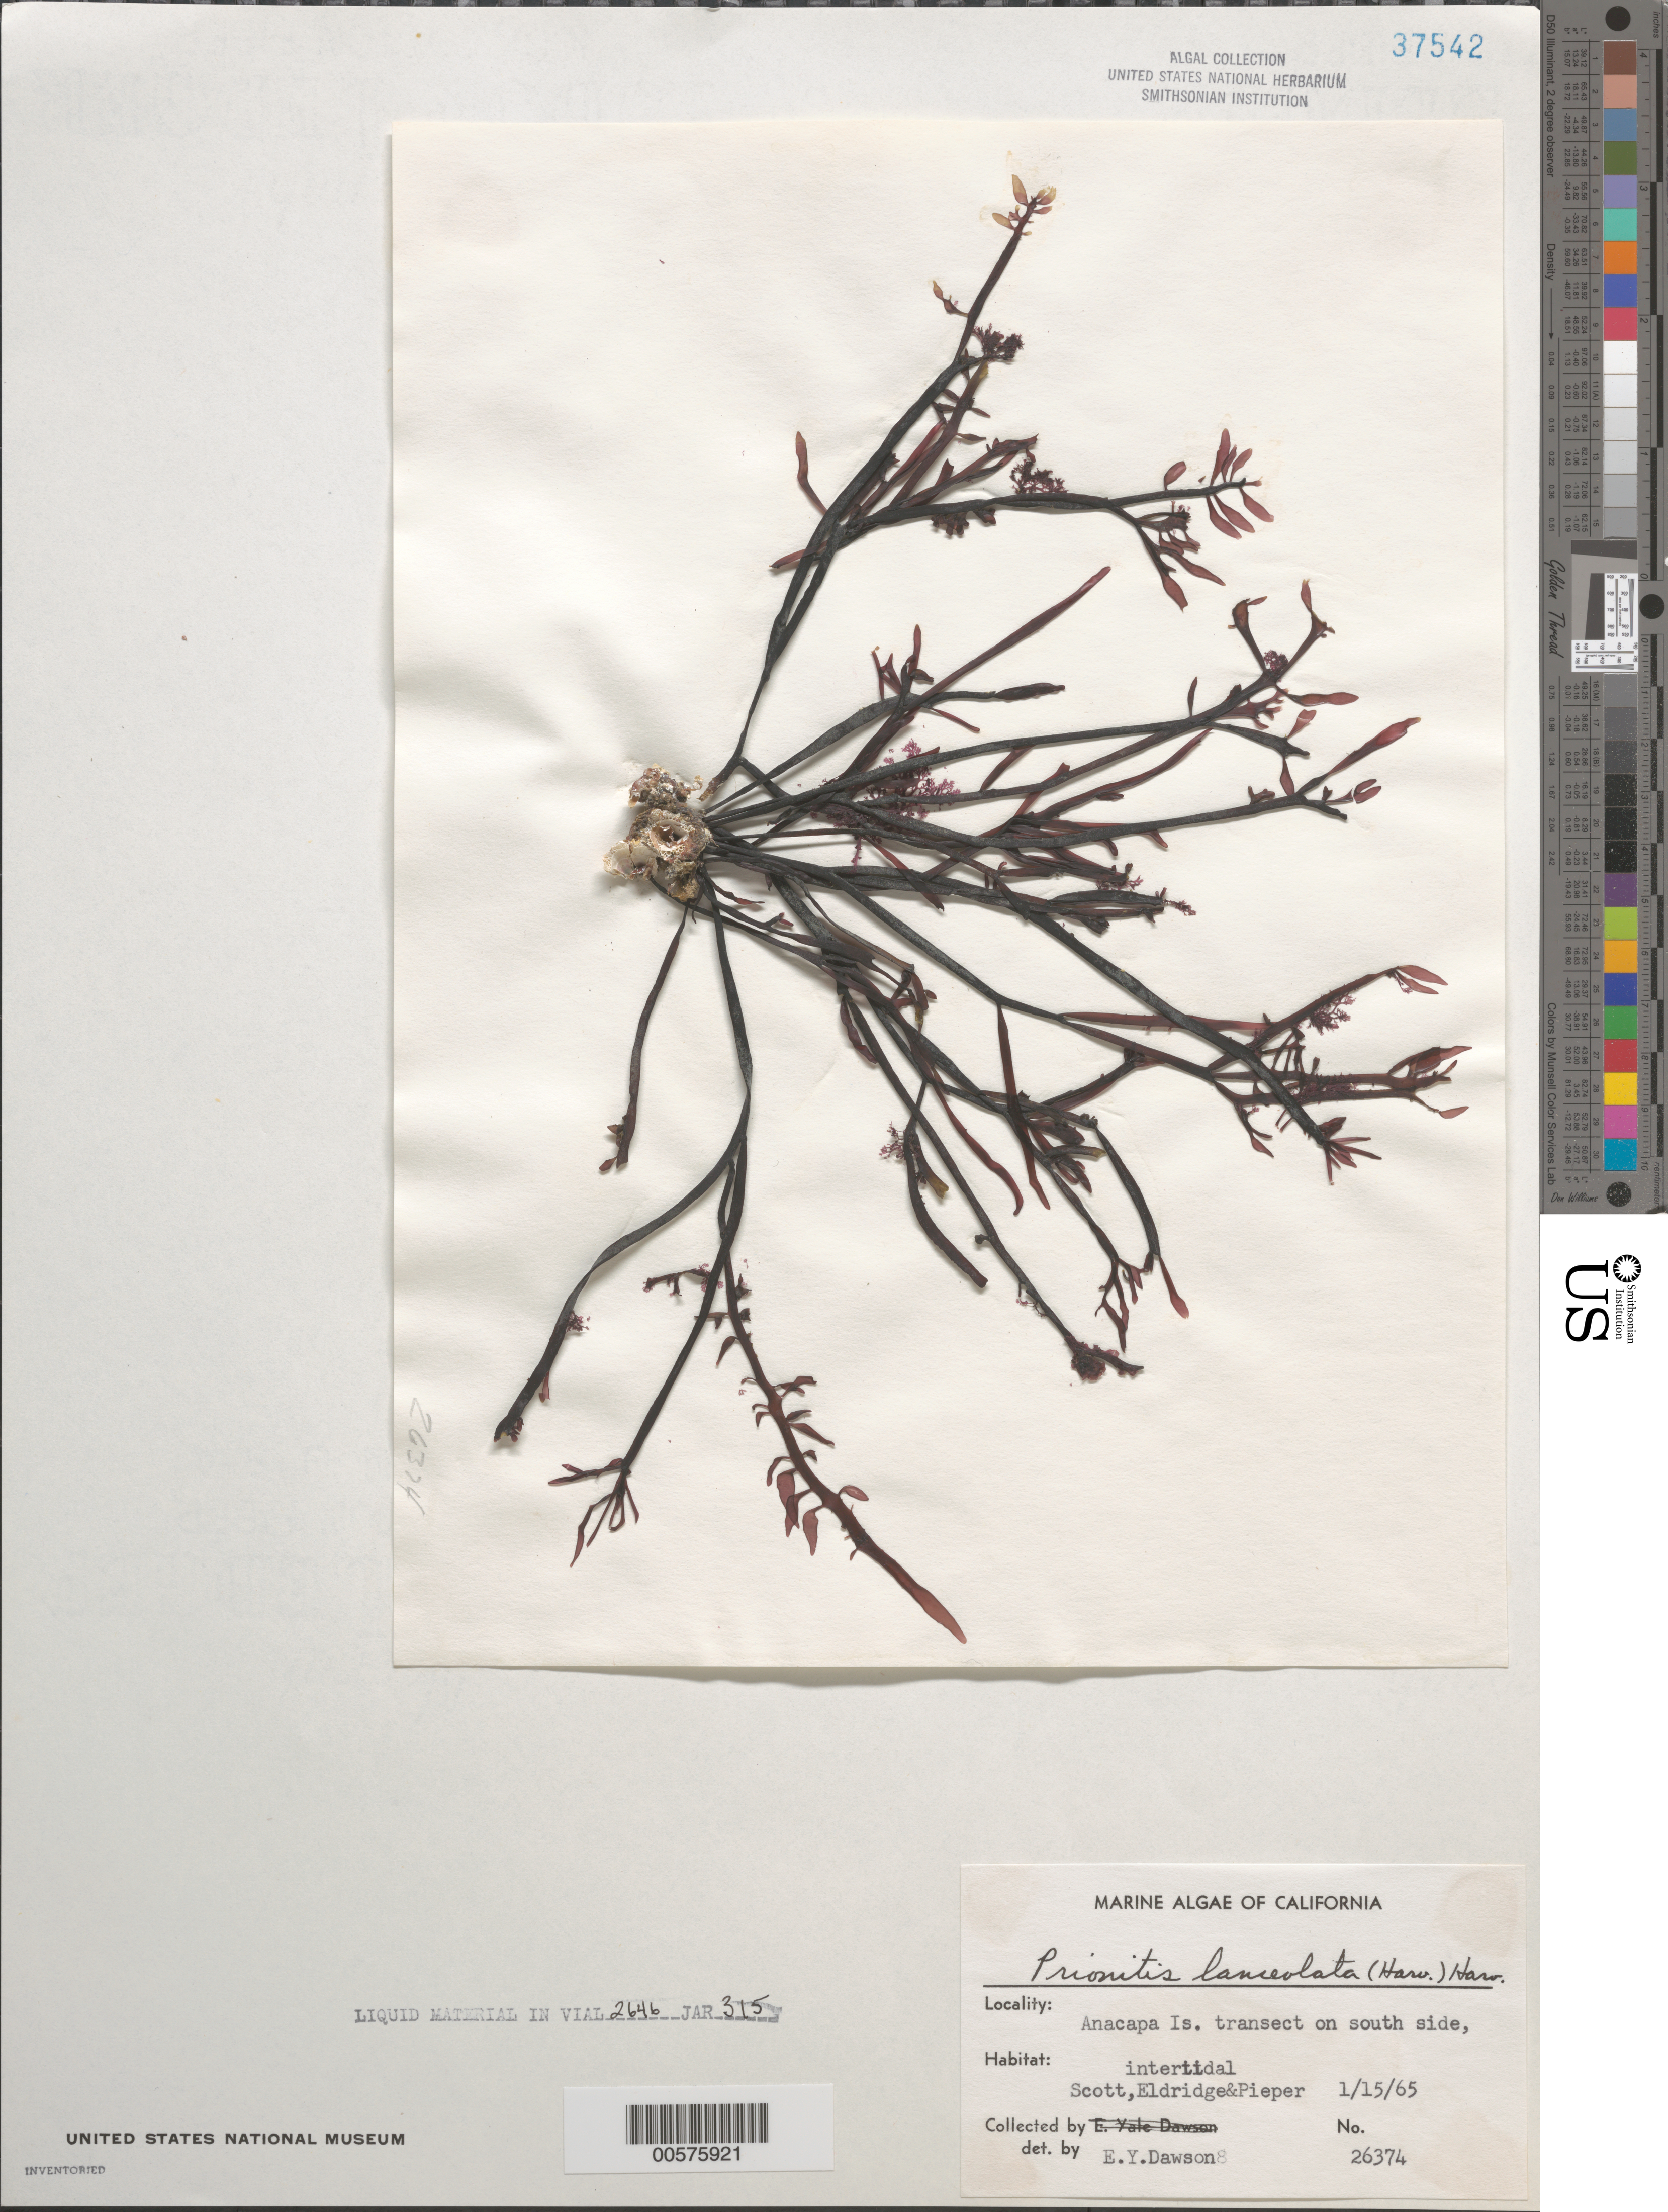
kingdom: Plantae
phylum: Rhodophyta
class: Florideophyceae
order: Cryptonemiales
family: Cryptonemiaceae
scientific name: Prionitis lanceolata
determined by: Dawson, E. Y.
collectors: J. Scott, -. Eldridge & D. Pieper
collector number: EYD 26374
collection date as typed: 15 Jan 1965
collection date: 1965-01-15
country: United States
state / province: California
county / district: Ventura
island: Anacapa Island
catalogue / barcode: US 37542